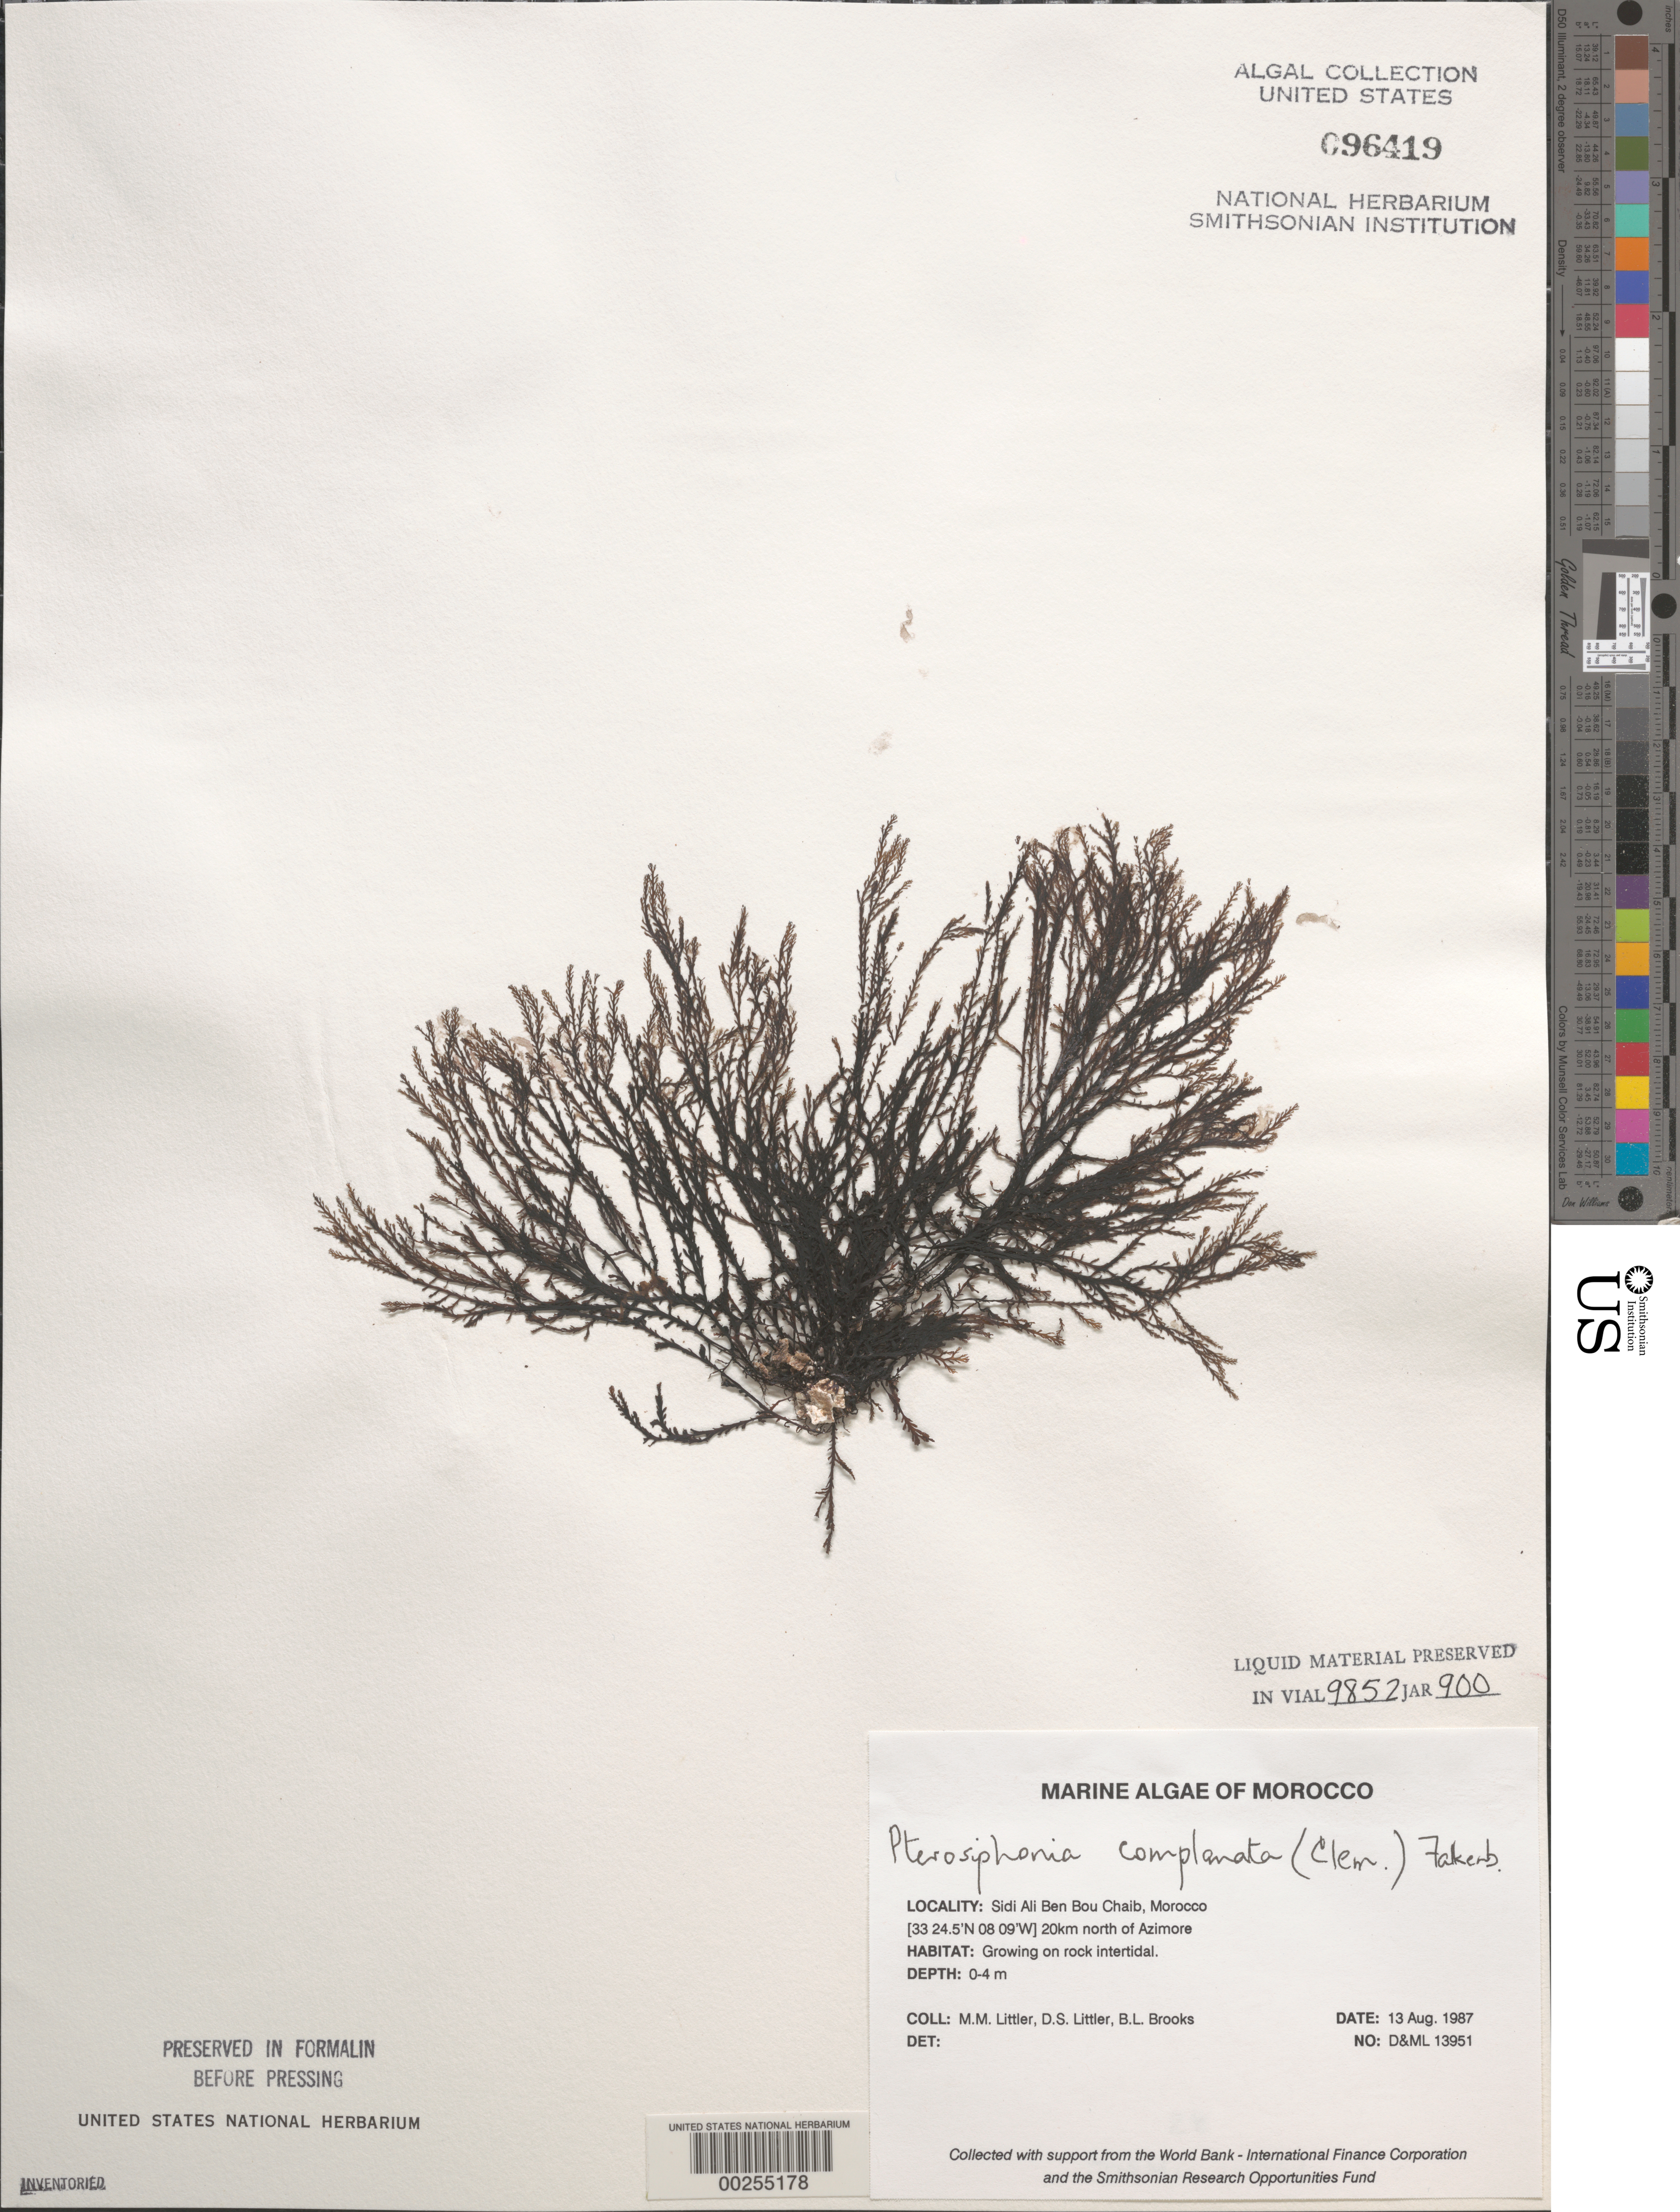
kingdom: Plantae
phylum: Rhodophyta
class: Florideophyceae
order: Ceramiales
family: Rhodomelaceae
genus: Pterosiphonia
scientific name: Pterosiphonia complanata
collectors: M. M. Littler, D. S. Littler & B. Brooks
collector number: D&ML 13951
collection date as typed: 13 Aug 1987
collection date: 1987-08-13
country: Morocco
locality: Sidi Ali Ben Bou Chaib, 20 km north of Azimore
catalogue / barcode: US 96419